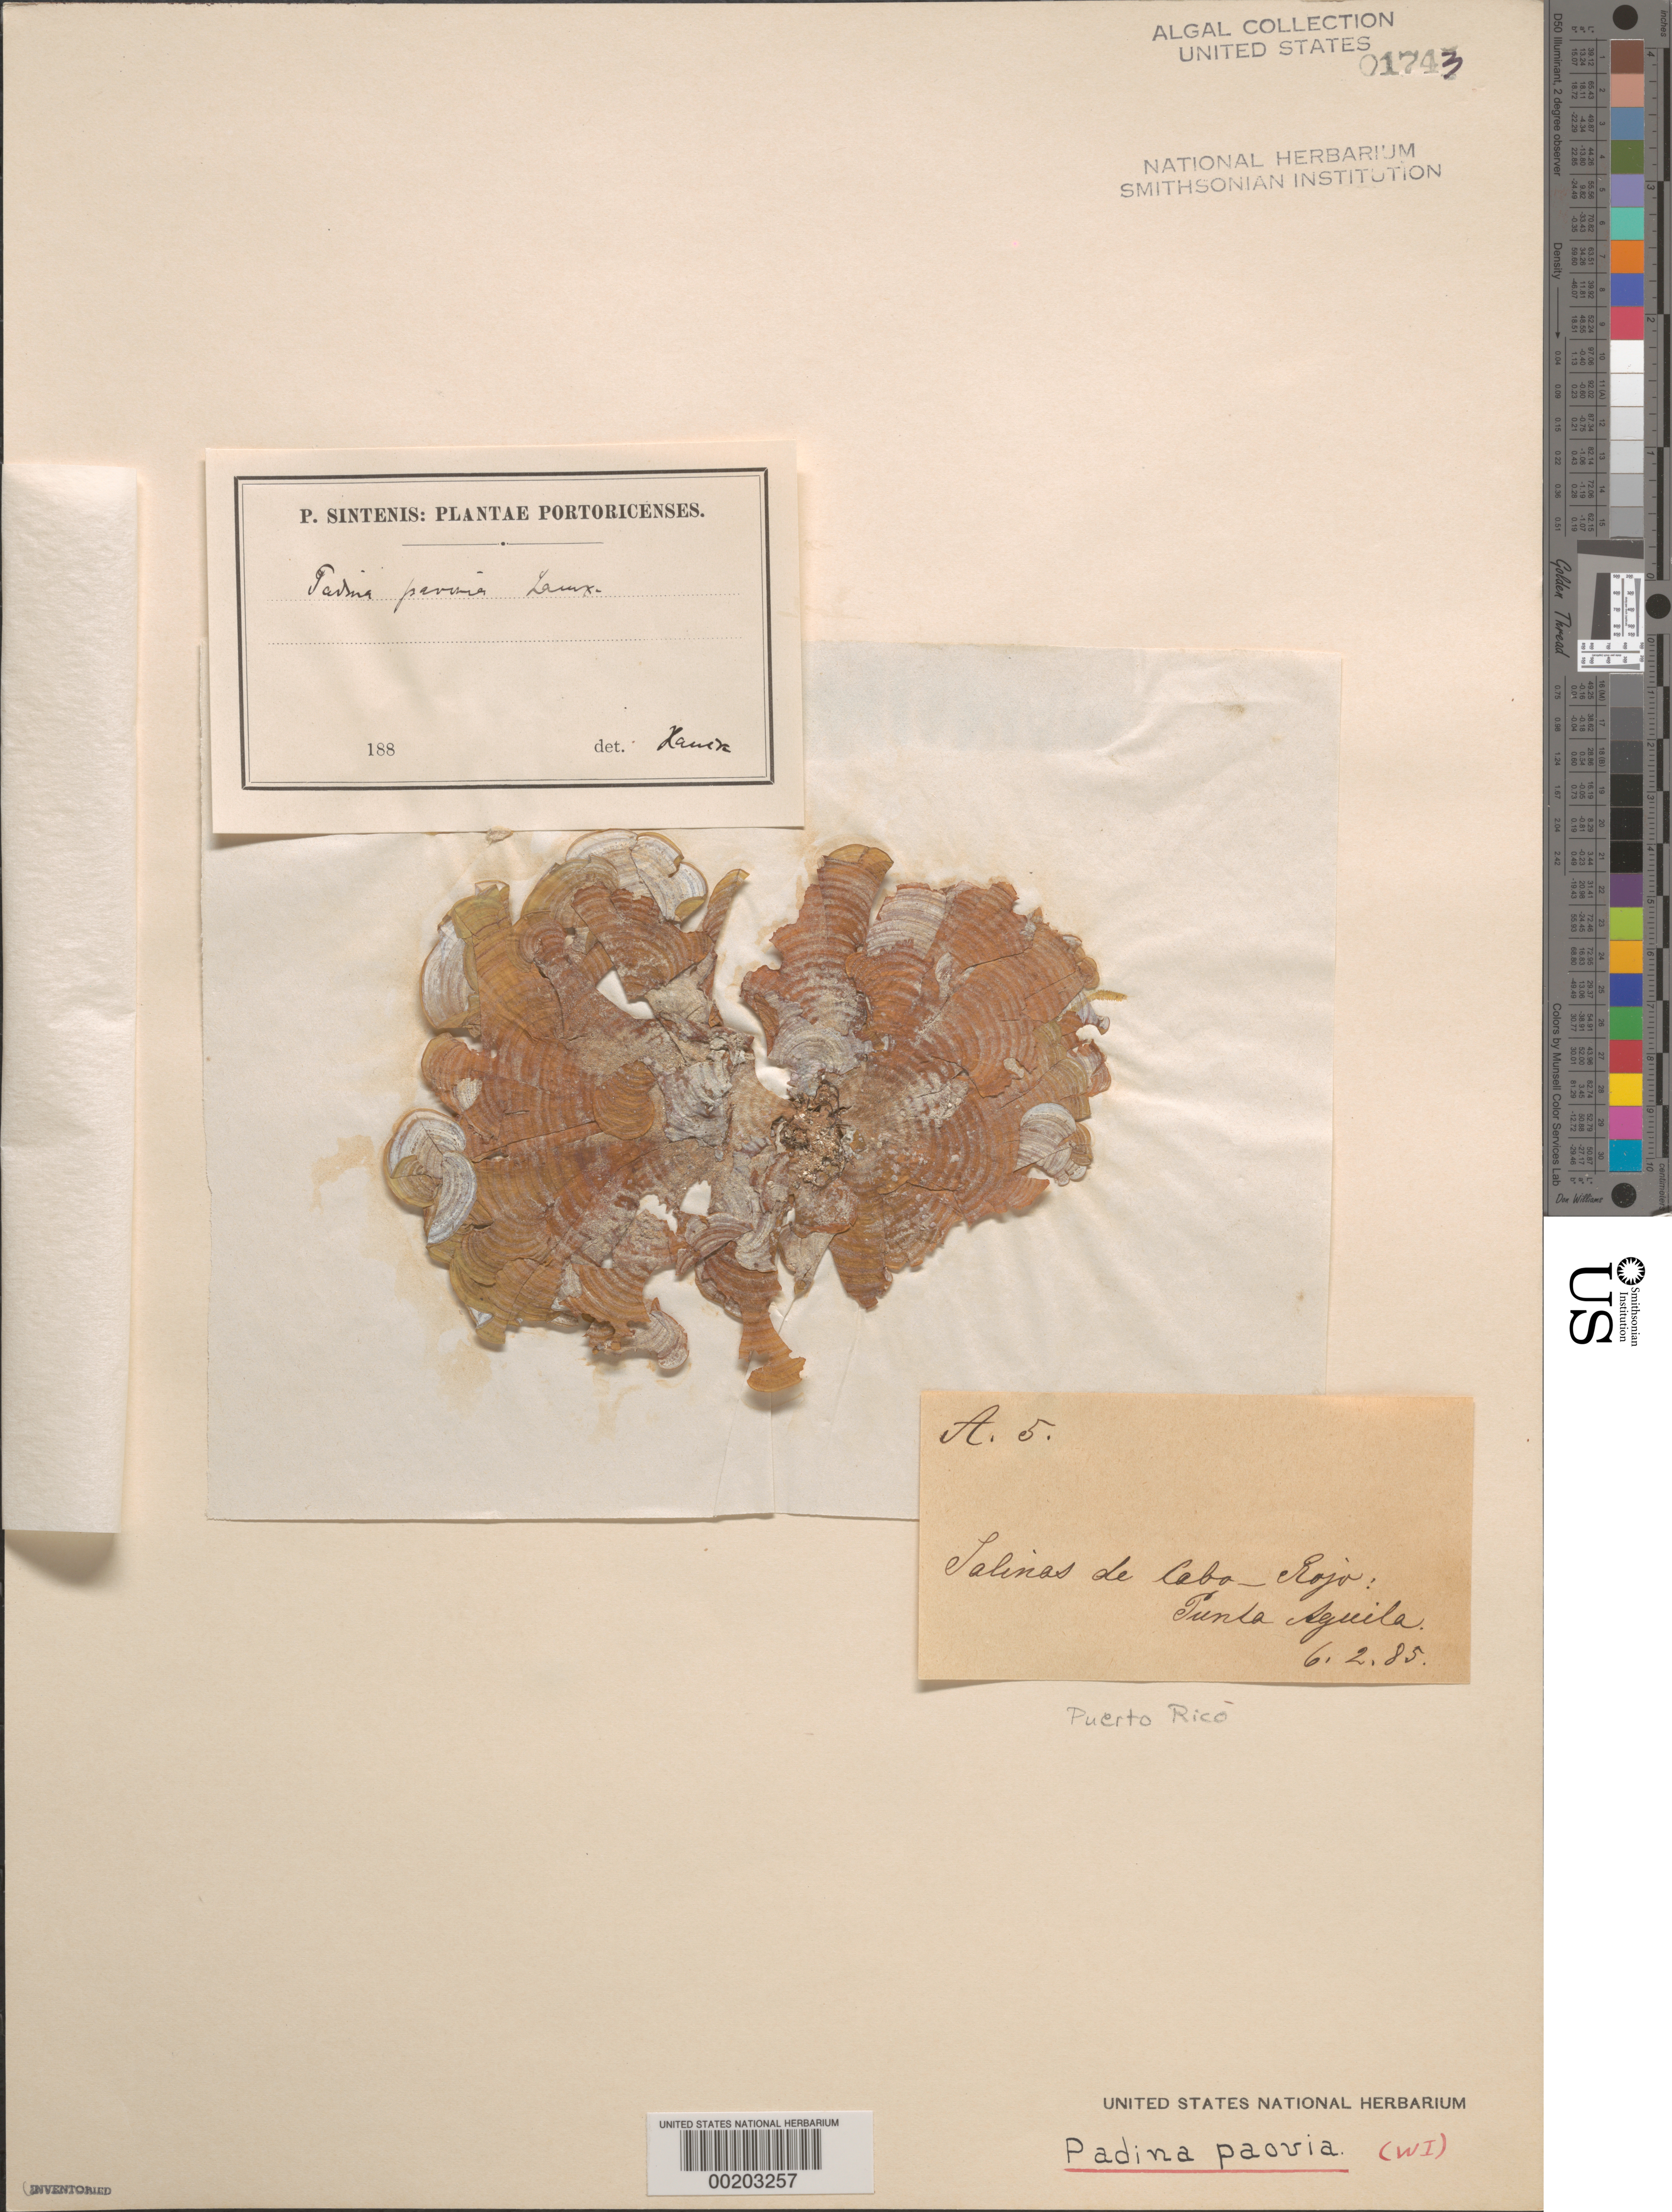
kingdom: Chromista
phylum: Ochrophyta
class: Phaeophyceae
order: Dictyotales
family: Dictyotaceae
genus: Padina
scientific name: Padina pavonica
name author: (L.) Thivy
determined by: Hauck, Ferdinand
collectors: P. Sintenis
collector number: A.5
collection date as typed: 06 Feb 1885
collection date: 1885-02-06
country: Puerto Rico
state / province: Cabo Rojo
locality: Punta aguila, salinas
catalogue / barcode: US 1743